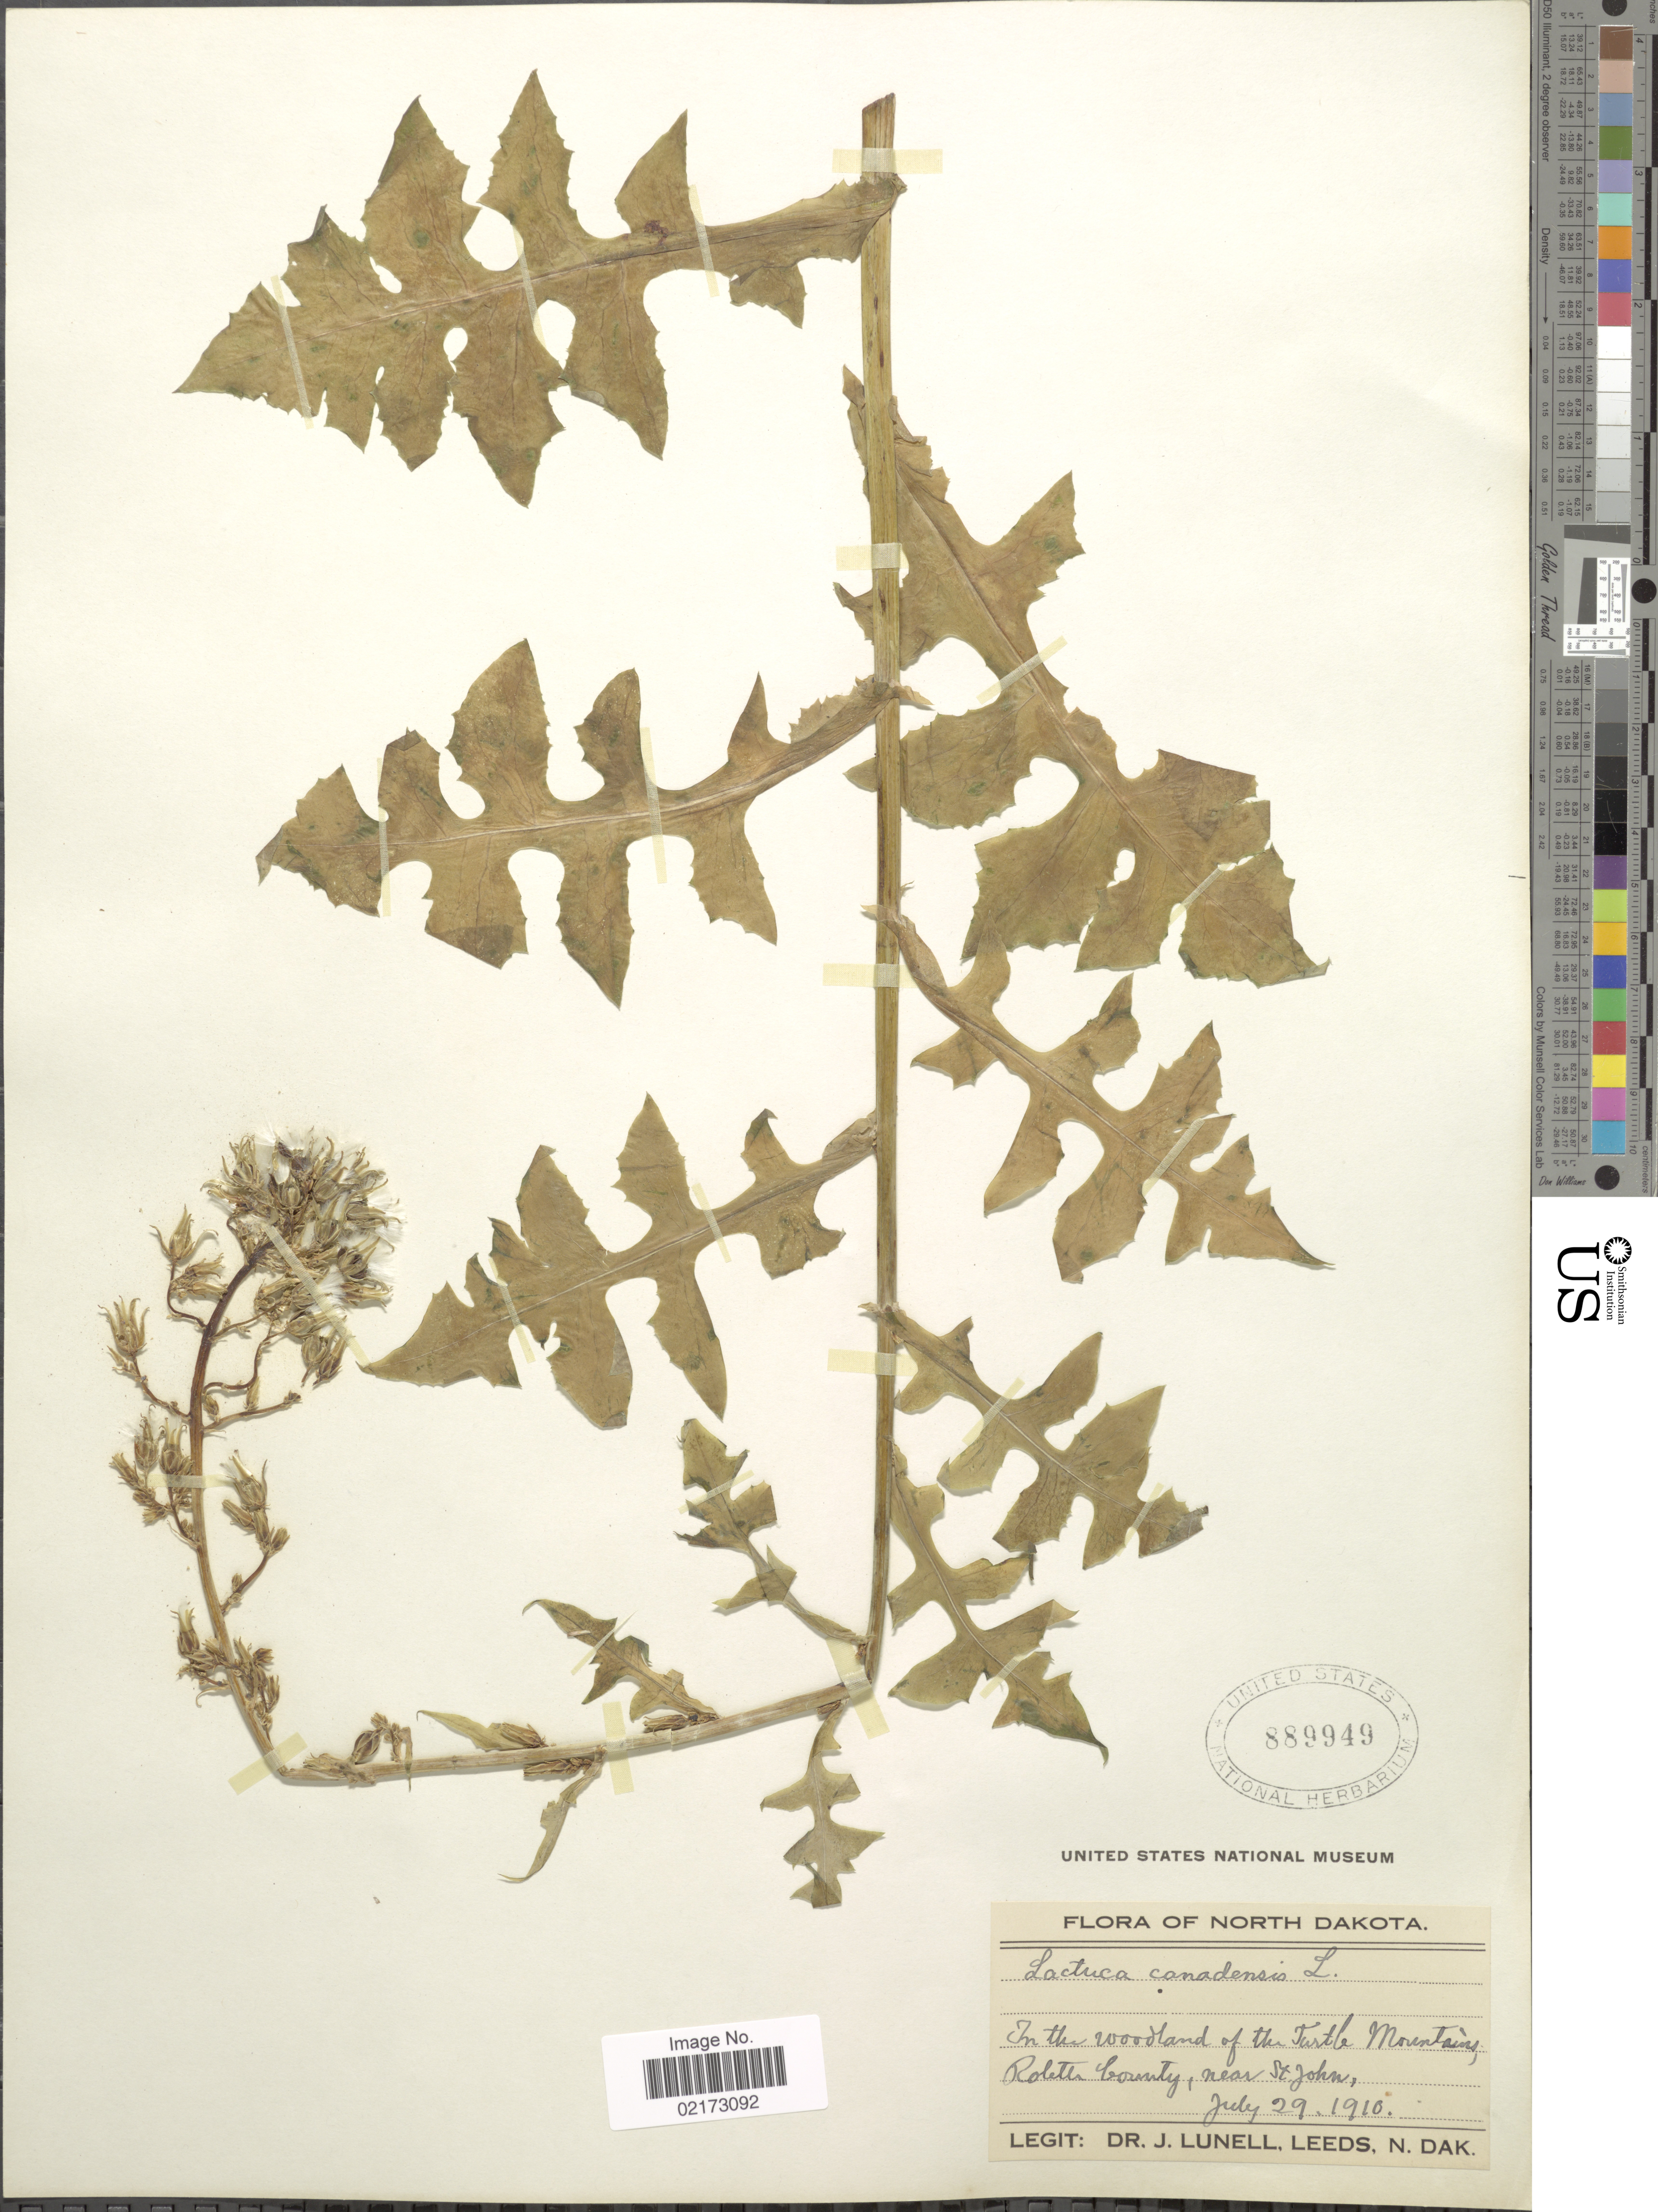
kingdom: Plantae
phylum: Tracheophyta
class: Magnoliopsida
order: Asterales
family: Asteraceae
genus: Lactuca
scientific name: Lactuca canadensis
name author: L.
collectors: J. Lunell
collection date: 1910-07-29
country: United States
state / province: North Dakota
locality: Turtle Mountains, Rolette County, near St. John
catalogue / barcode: US 889949